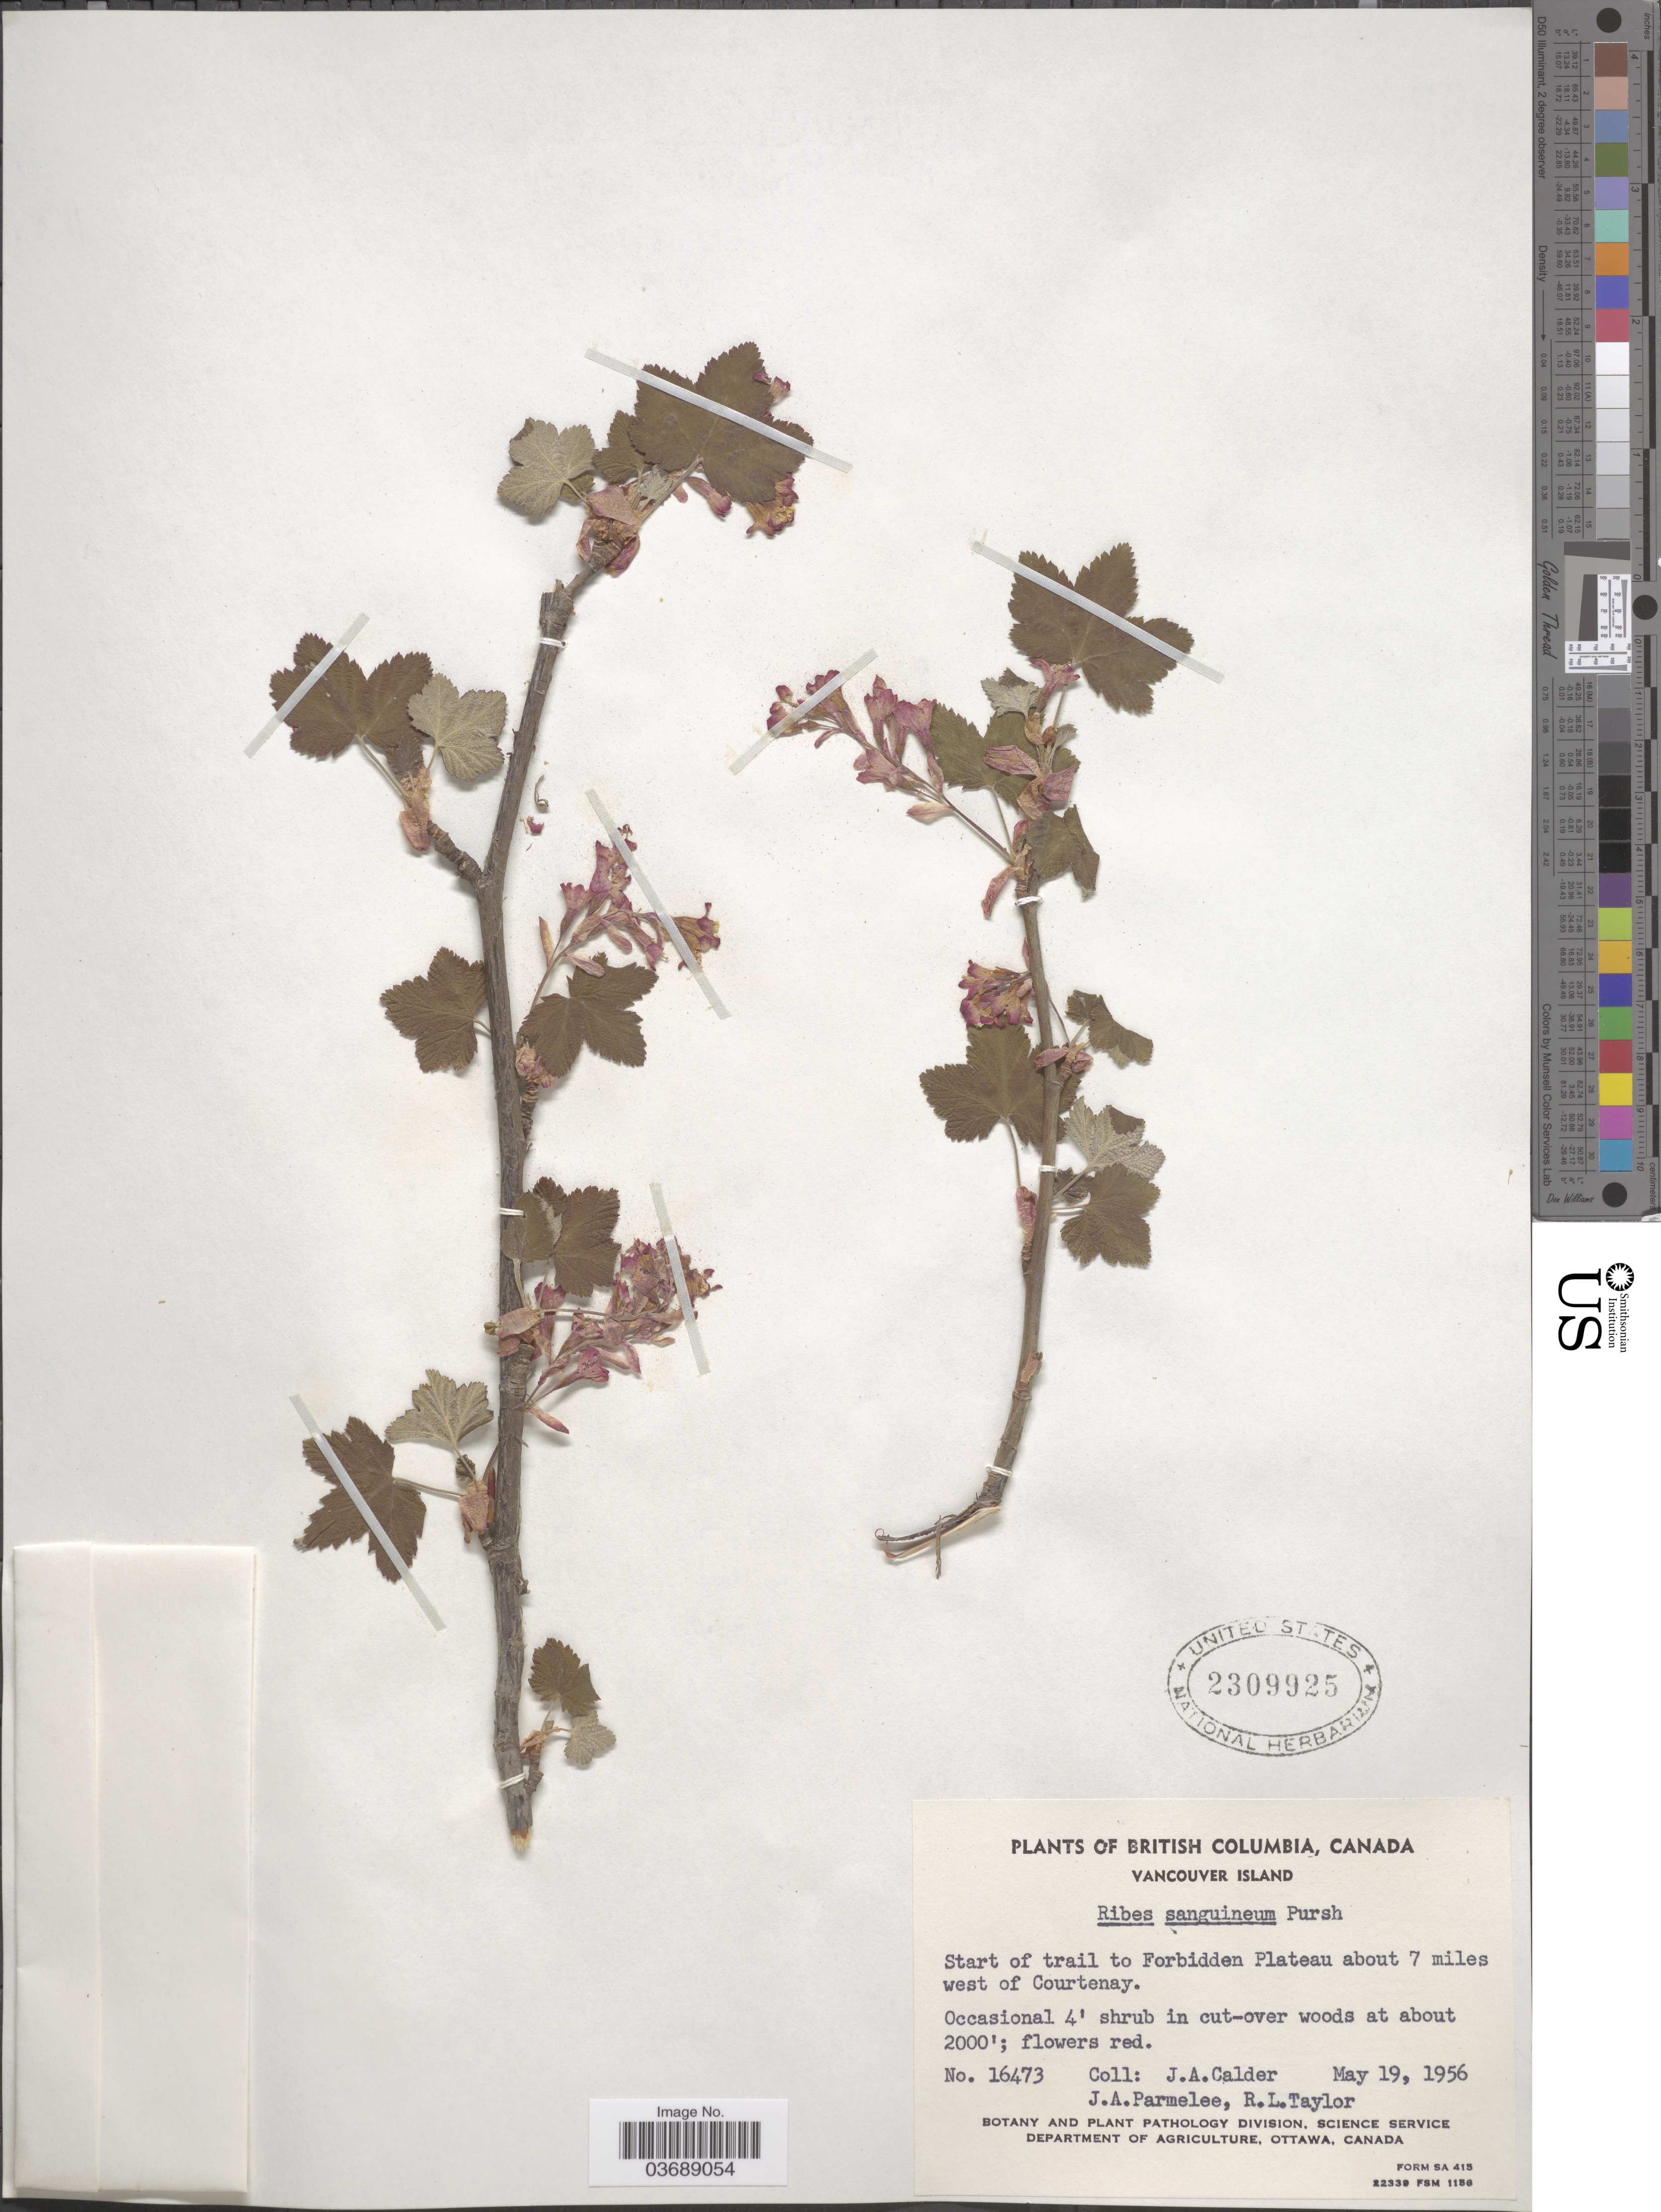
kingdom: Plantae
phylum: Tracheophyta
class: Magnoliopsida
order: Saxifragales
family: Grossulariaceae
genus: Ribes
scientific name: Ribes sanguineum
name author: Pursh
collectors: J. A. Calder, J. A. Parmelee & R. Taylor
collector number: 16473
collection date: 1956-05-19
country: Canada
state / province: British Columbia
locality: Vancouver Island. Start of trail to Forbidden Plateau about 7 miles west of Courtenay.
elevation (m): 610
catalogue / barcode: US 2309925